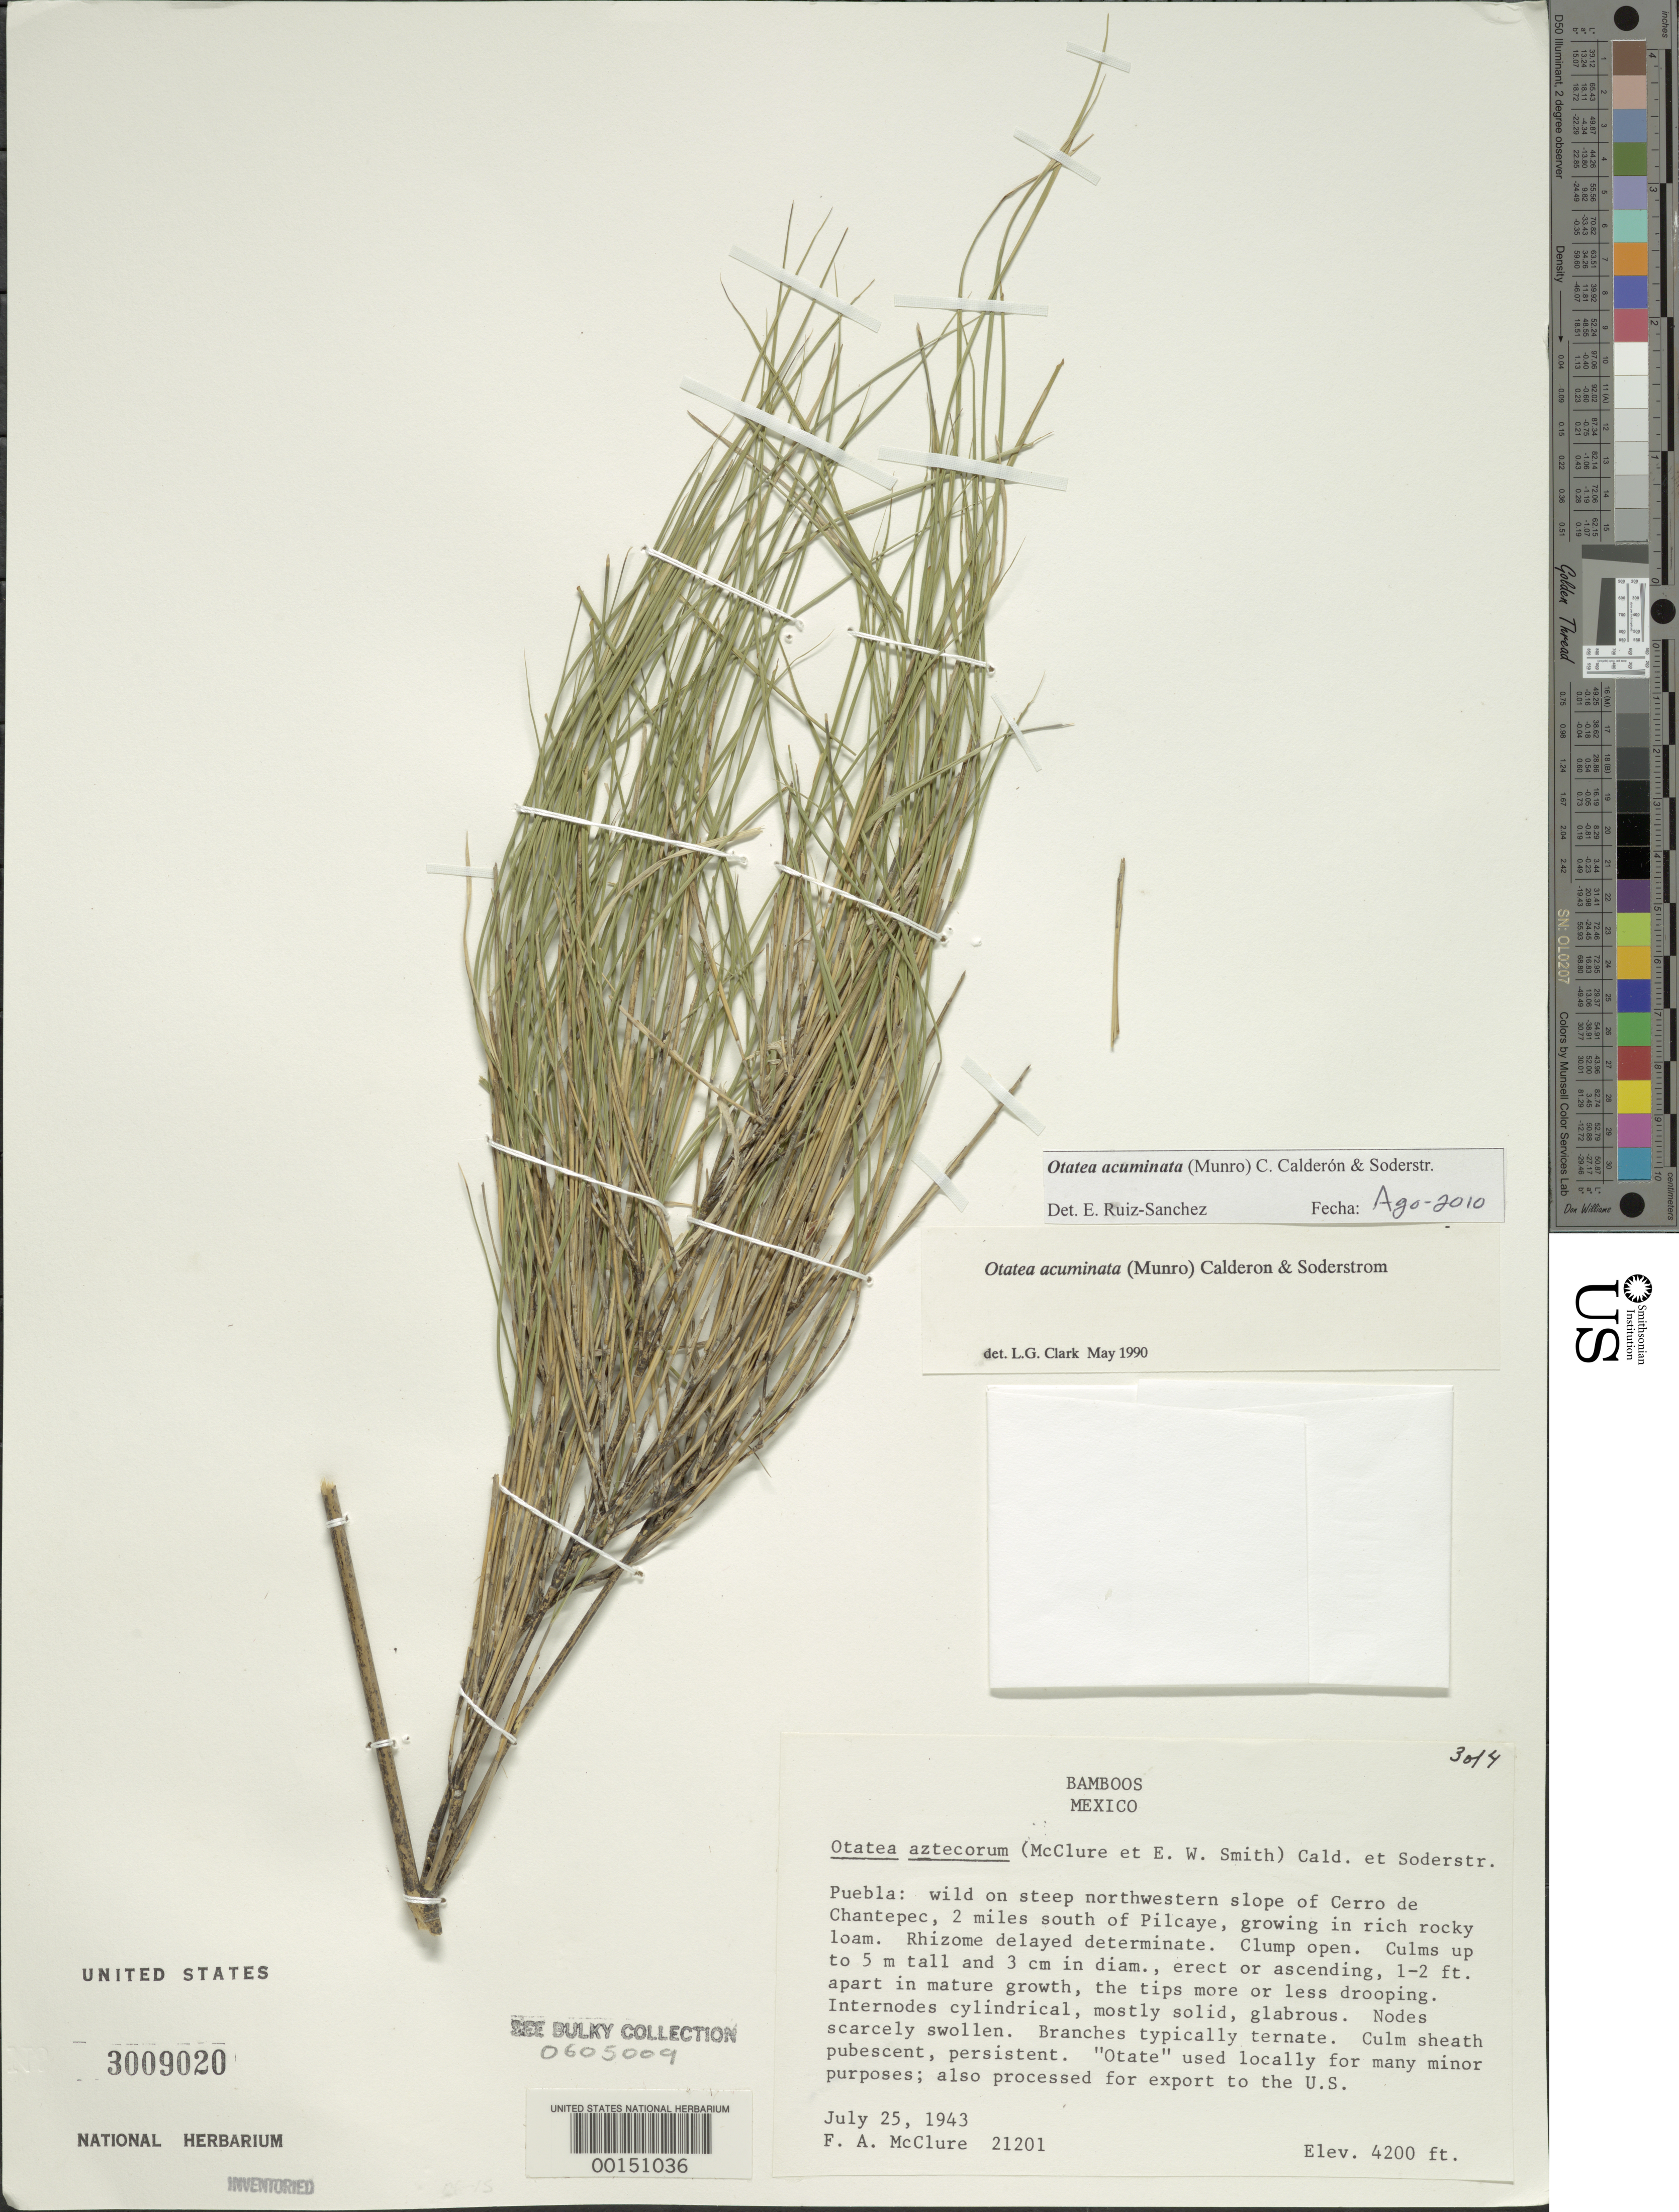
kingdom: Plantae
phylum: Tracheophyta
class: Liliopsida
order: Poales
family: Poaceae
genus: Otatea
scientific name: Otatea acuminata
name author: (Munro) C. E. Calderón & Soderstr.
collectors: F. A. McClure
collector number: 21201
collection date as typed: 25 Jul 1943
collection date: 1943-07-25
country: Mexico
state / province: Puebla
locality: Cerro de Chantepec, 2 miles S of Pilcaye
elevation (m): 1281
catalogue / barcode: US 3009020